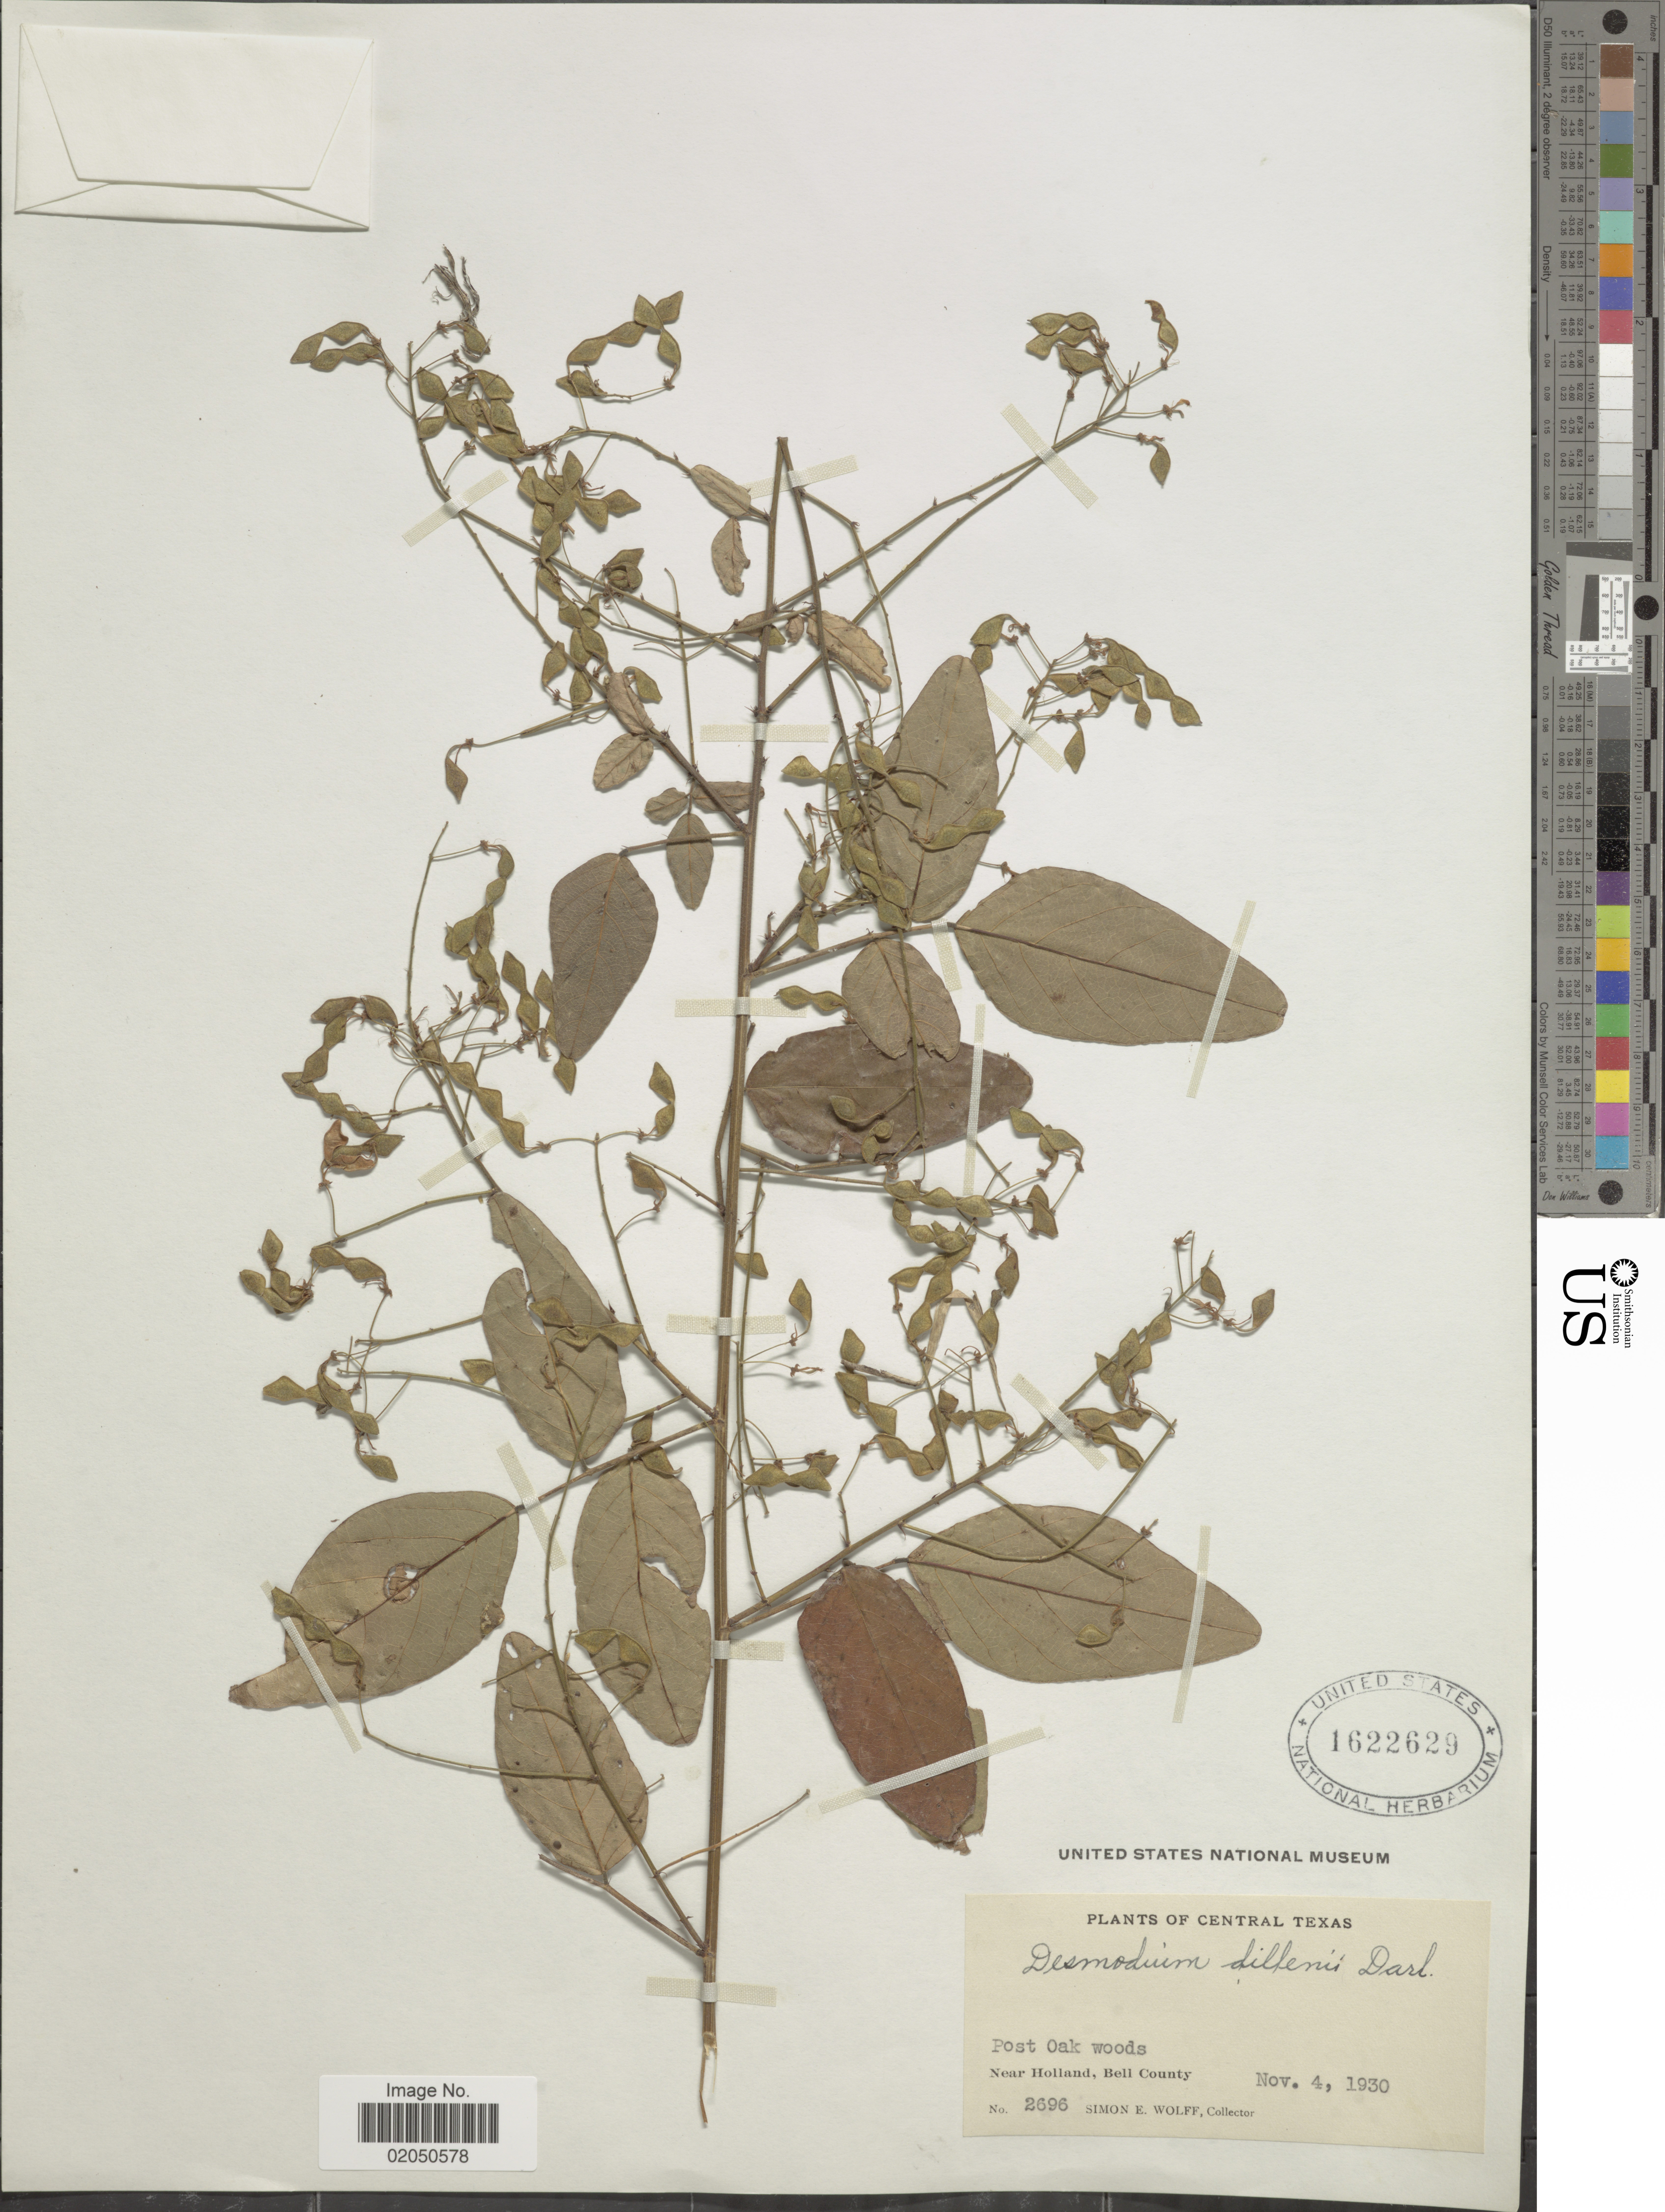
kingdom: Plantae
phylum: Tracheophyta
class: Magnoliopsida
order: Fabales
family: Fabaceae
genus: Desmodium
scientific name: Desmodium glabellum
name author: (Michx.) DC.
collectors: S. E. Wolff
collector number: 2696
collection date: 1930-11-04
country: United States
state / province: Texas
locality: Central Texas, Post Oak Woods, Near Holland, Bell County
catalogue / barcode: US 1622629